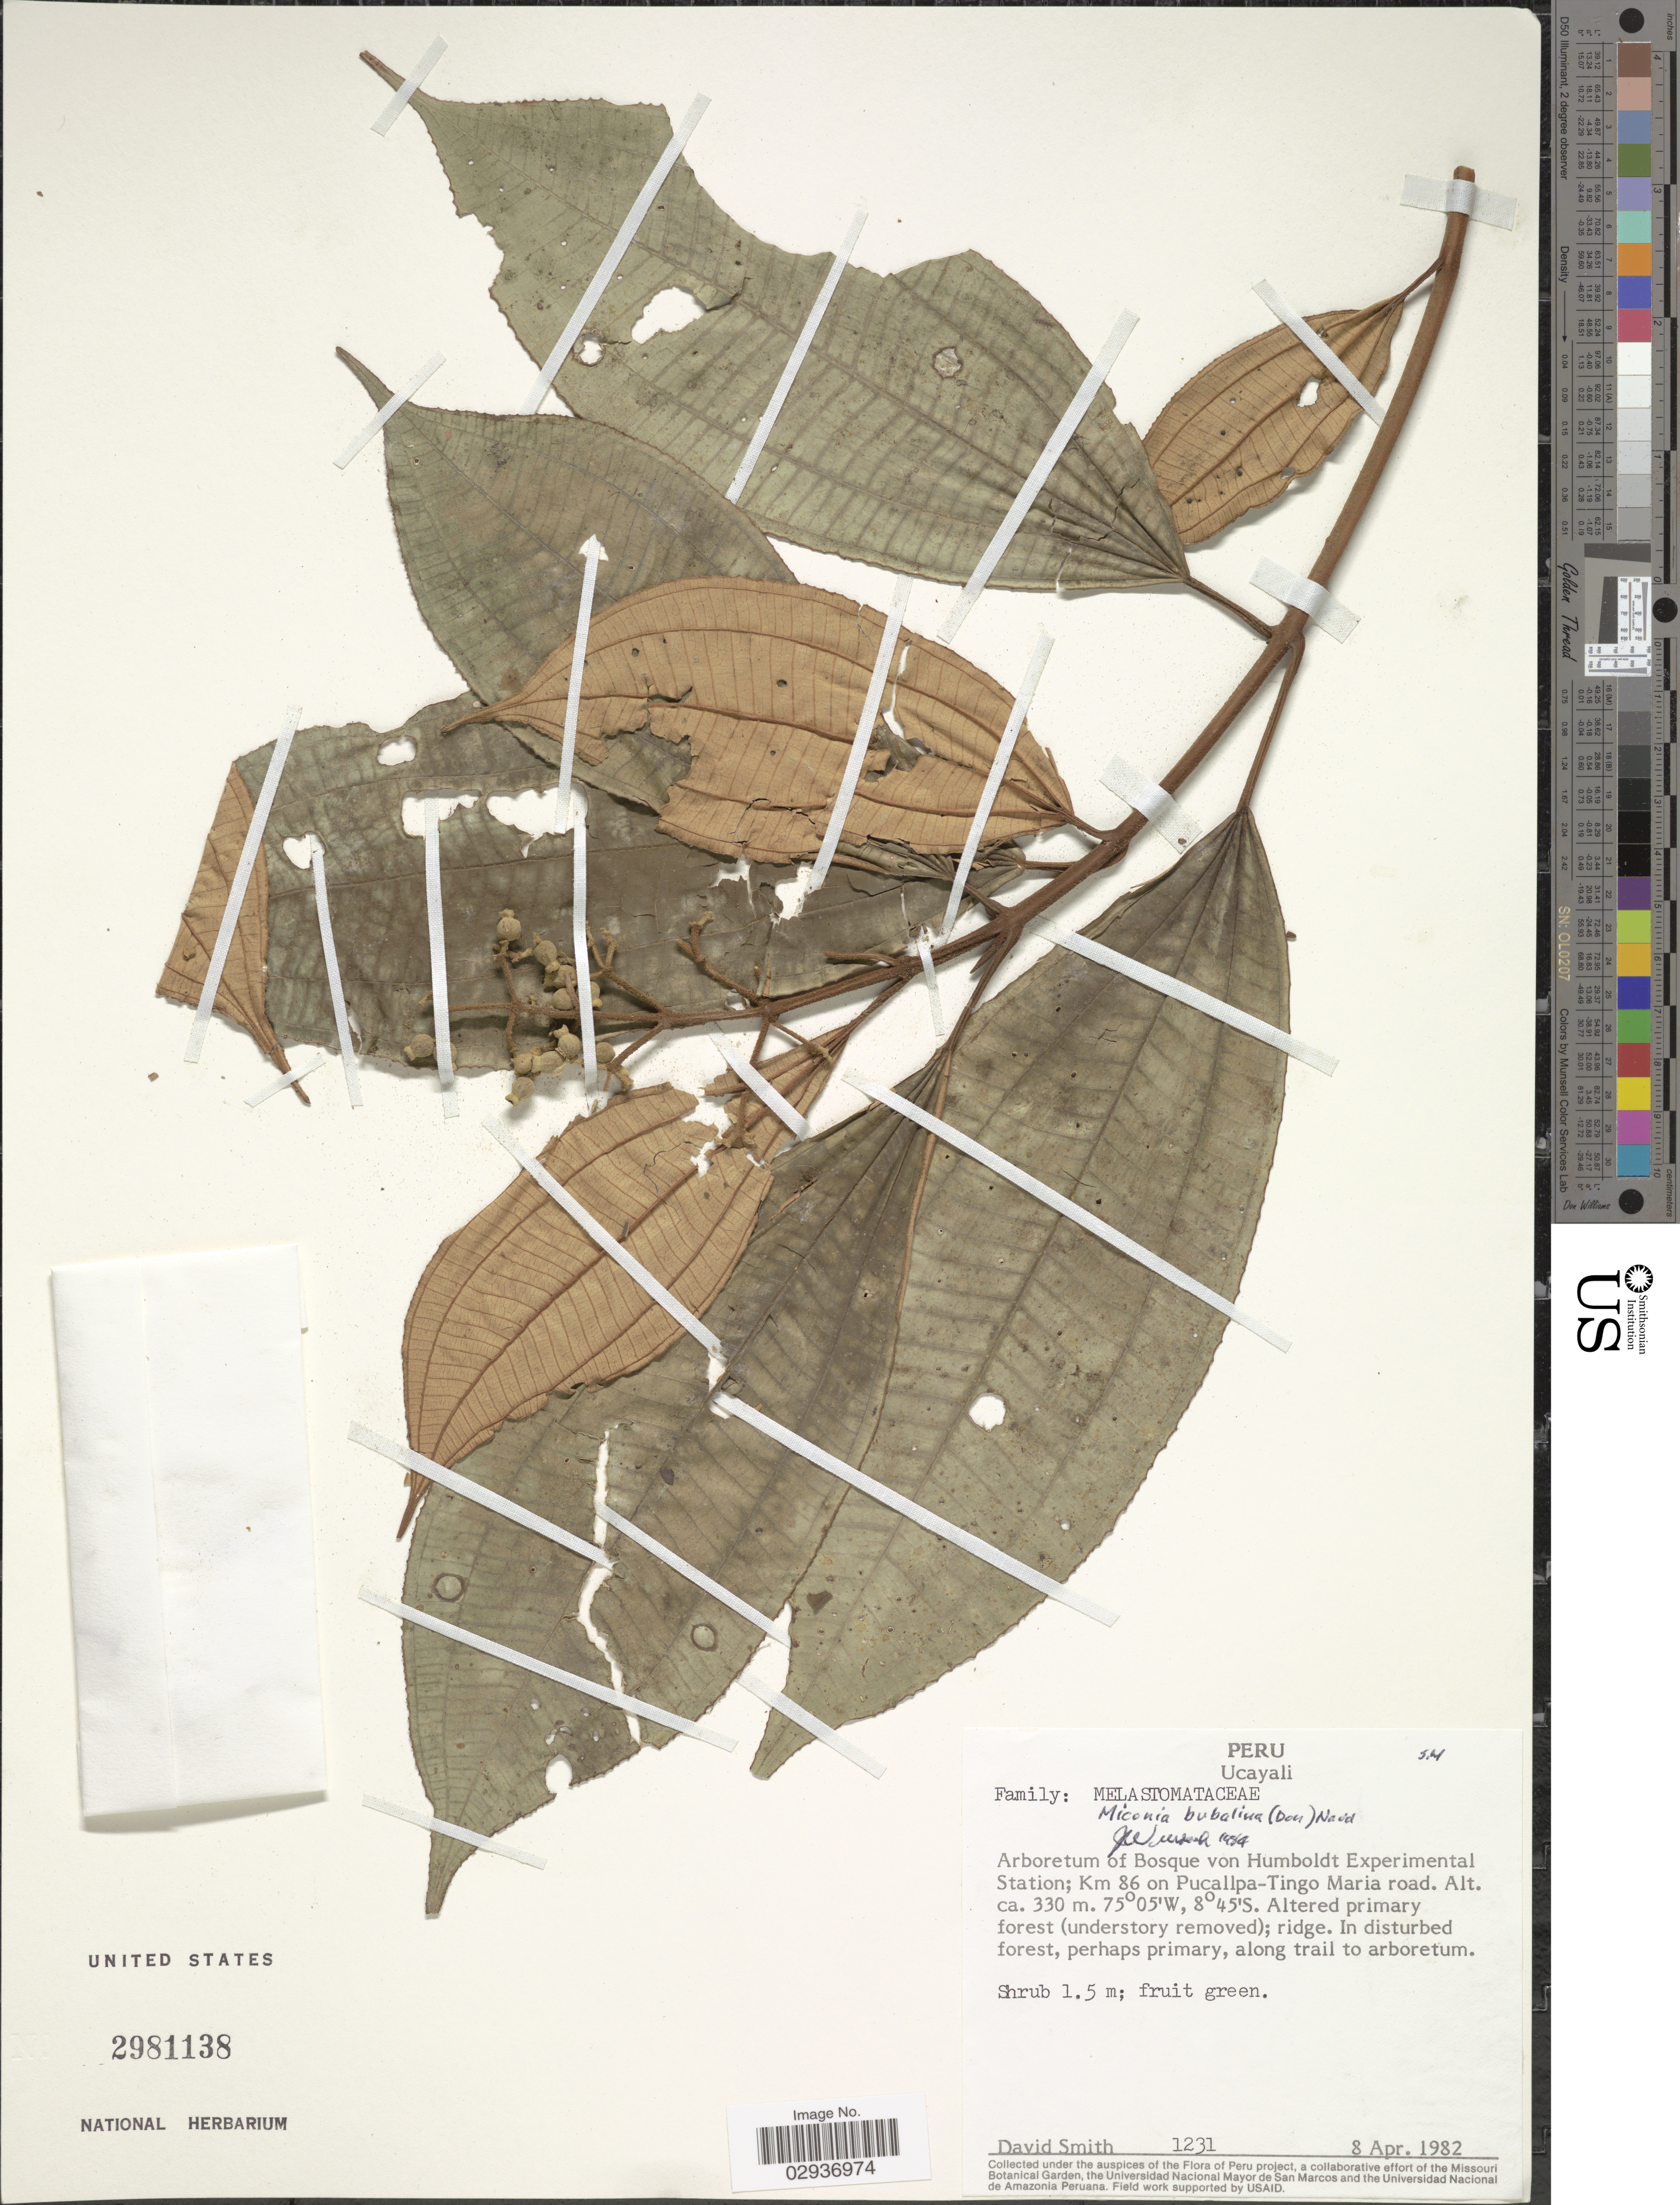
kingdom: Plantae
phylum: Tracheophyta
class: Magnoliopsida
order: Myrtales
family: Melastomataceae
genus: Miconia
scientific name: Miconia bubalina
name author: Naudin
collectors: D. C. Smith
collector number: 1231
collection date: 1982-04-08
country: Peru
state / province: Ucayali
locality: Arboretum of Bosque von Humboldt Experimental Station: Km 86 on Pucallpa-Tingo Maria road.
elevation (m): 330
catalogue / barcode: US 2981138